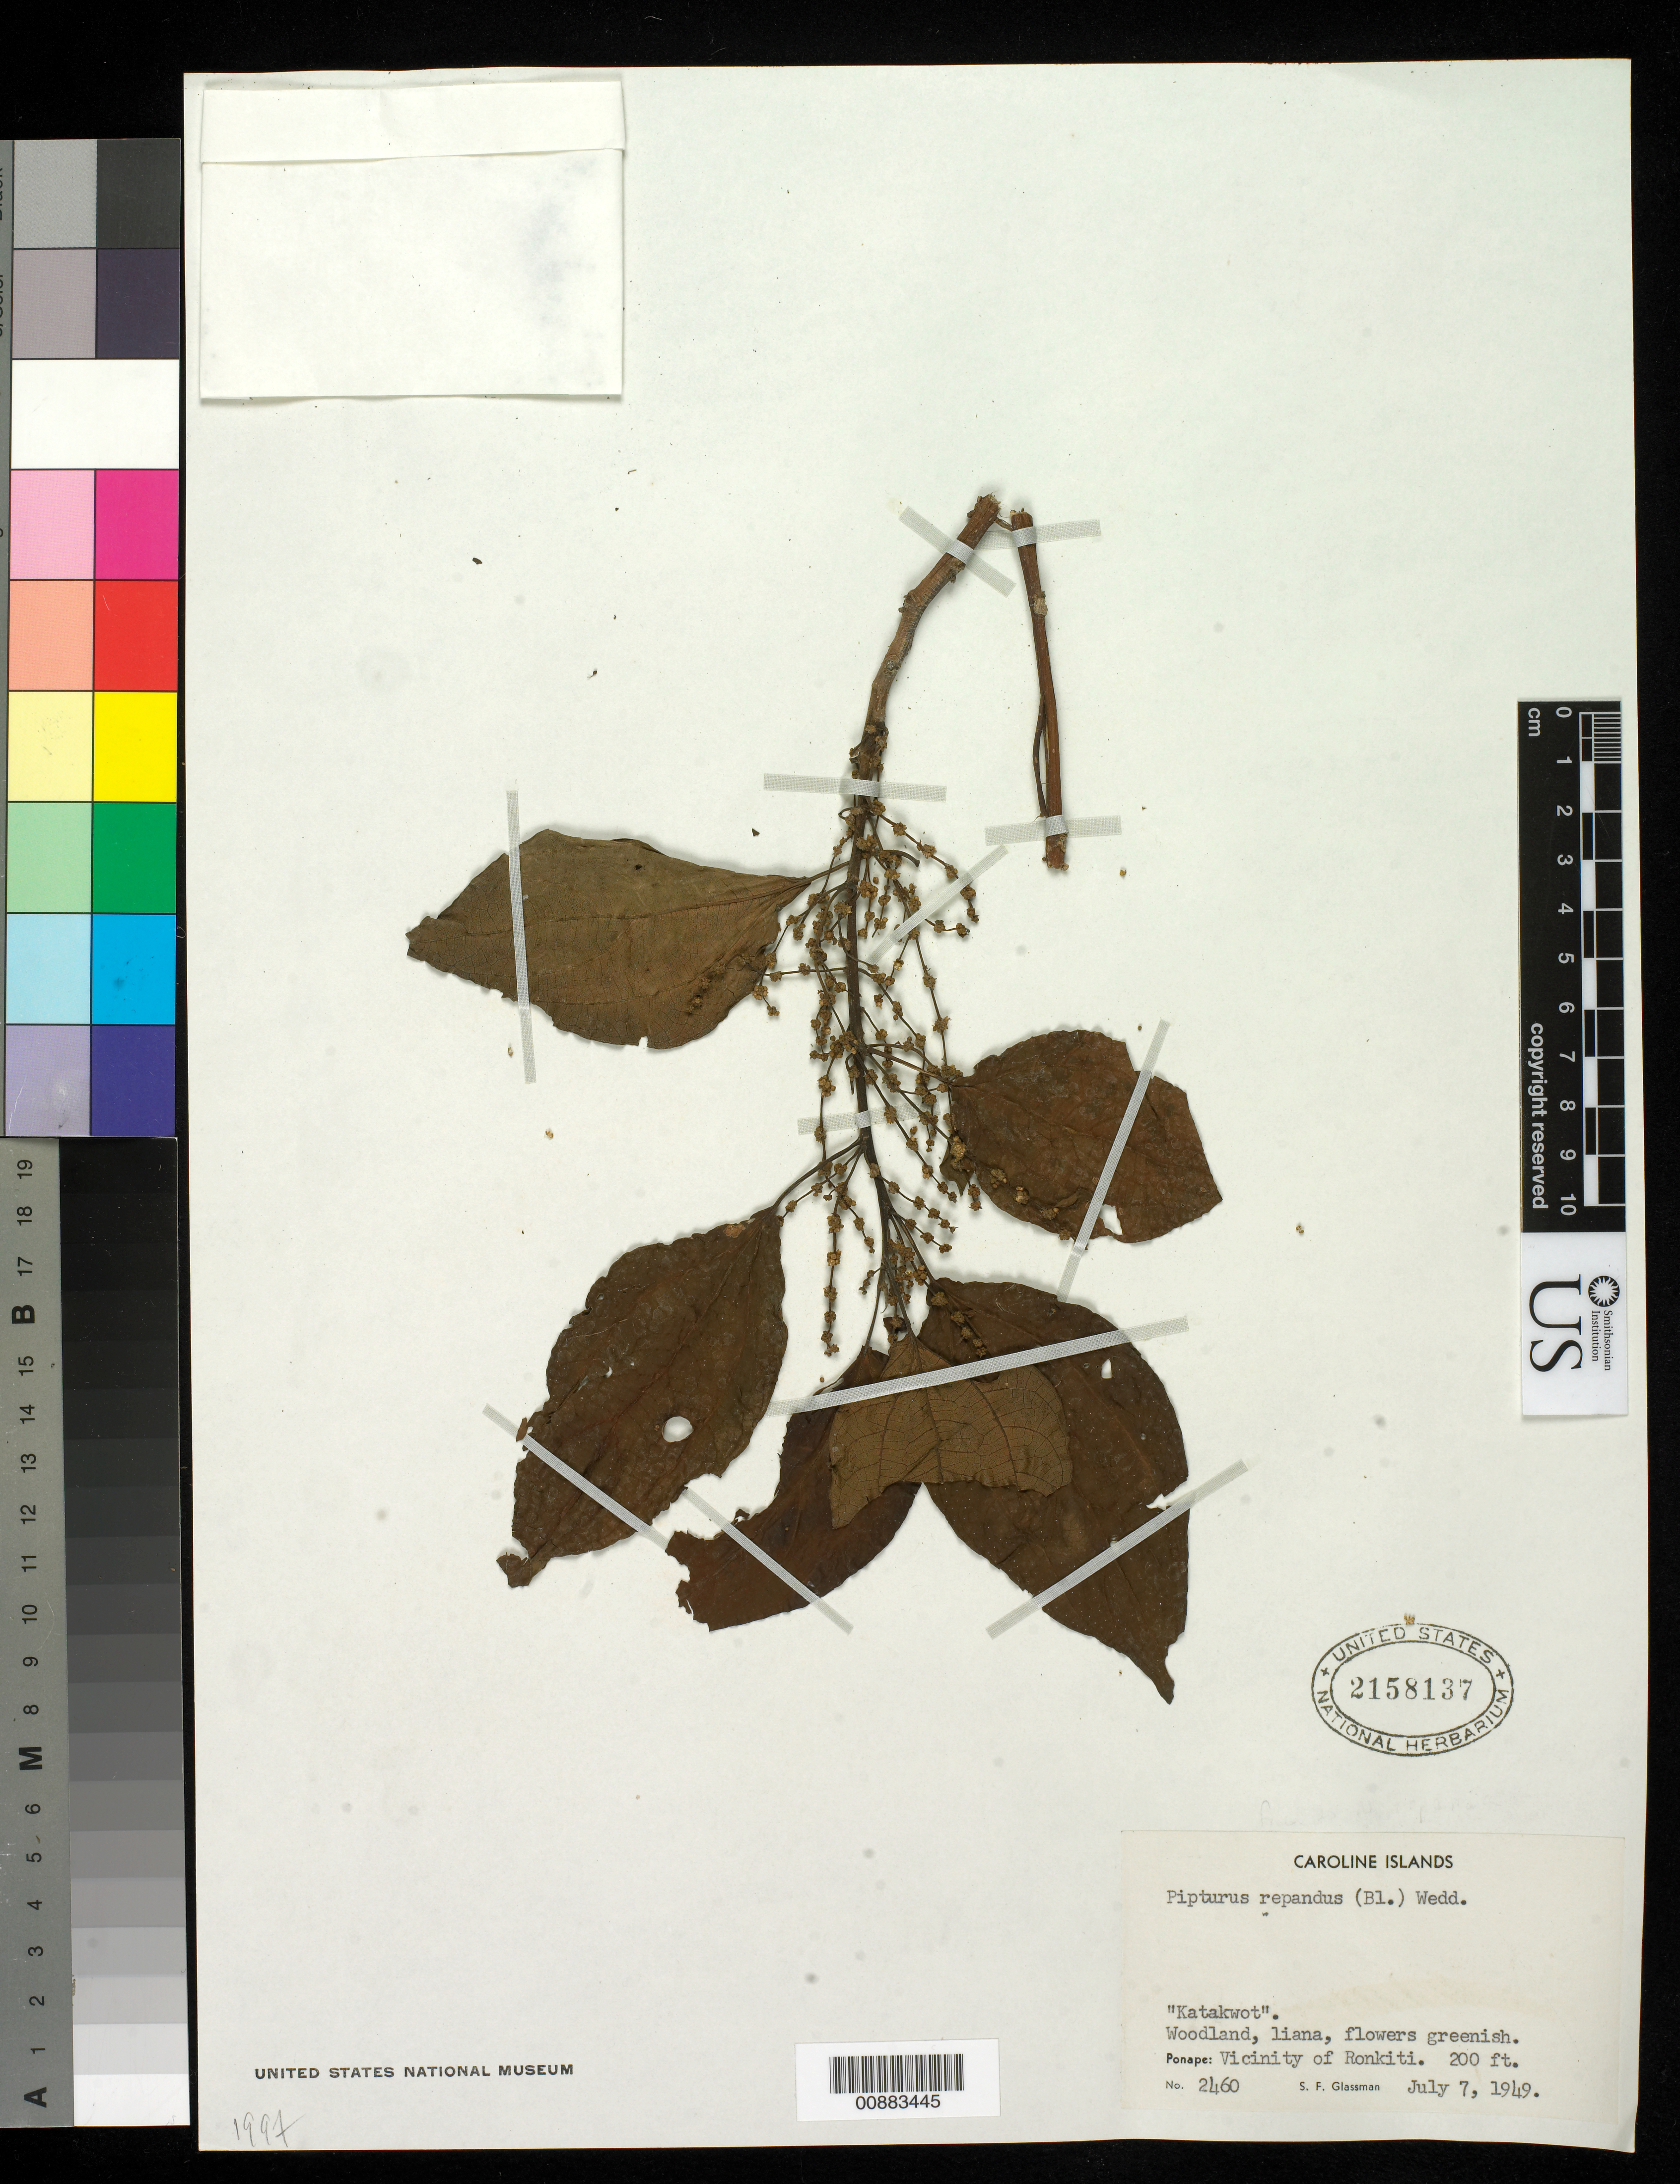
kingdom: Plantae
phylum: Tracheophyta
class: Magnoliopsida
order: Rosales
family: Urticaceae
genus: Pipturus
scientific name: Pipturus repandus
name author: Wedd.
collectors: S. F. Glassman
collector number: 2460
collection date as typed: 07 Jul 1949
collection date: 1949-07-07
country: Micronesia, Federated States of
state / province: Pohnpei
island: Pohnpei (Ponape)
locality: Vicinity of Ronkiti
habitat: woodlands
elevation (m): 61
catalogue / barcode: US 2158137